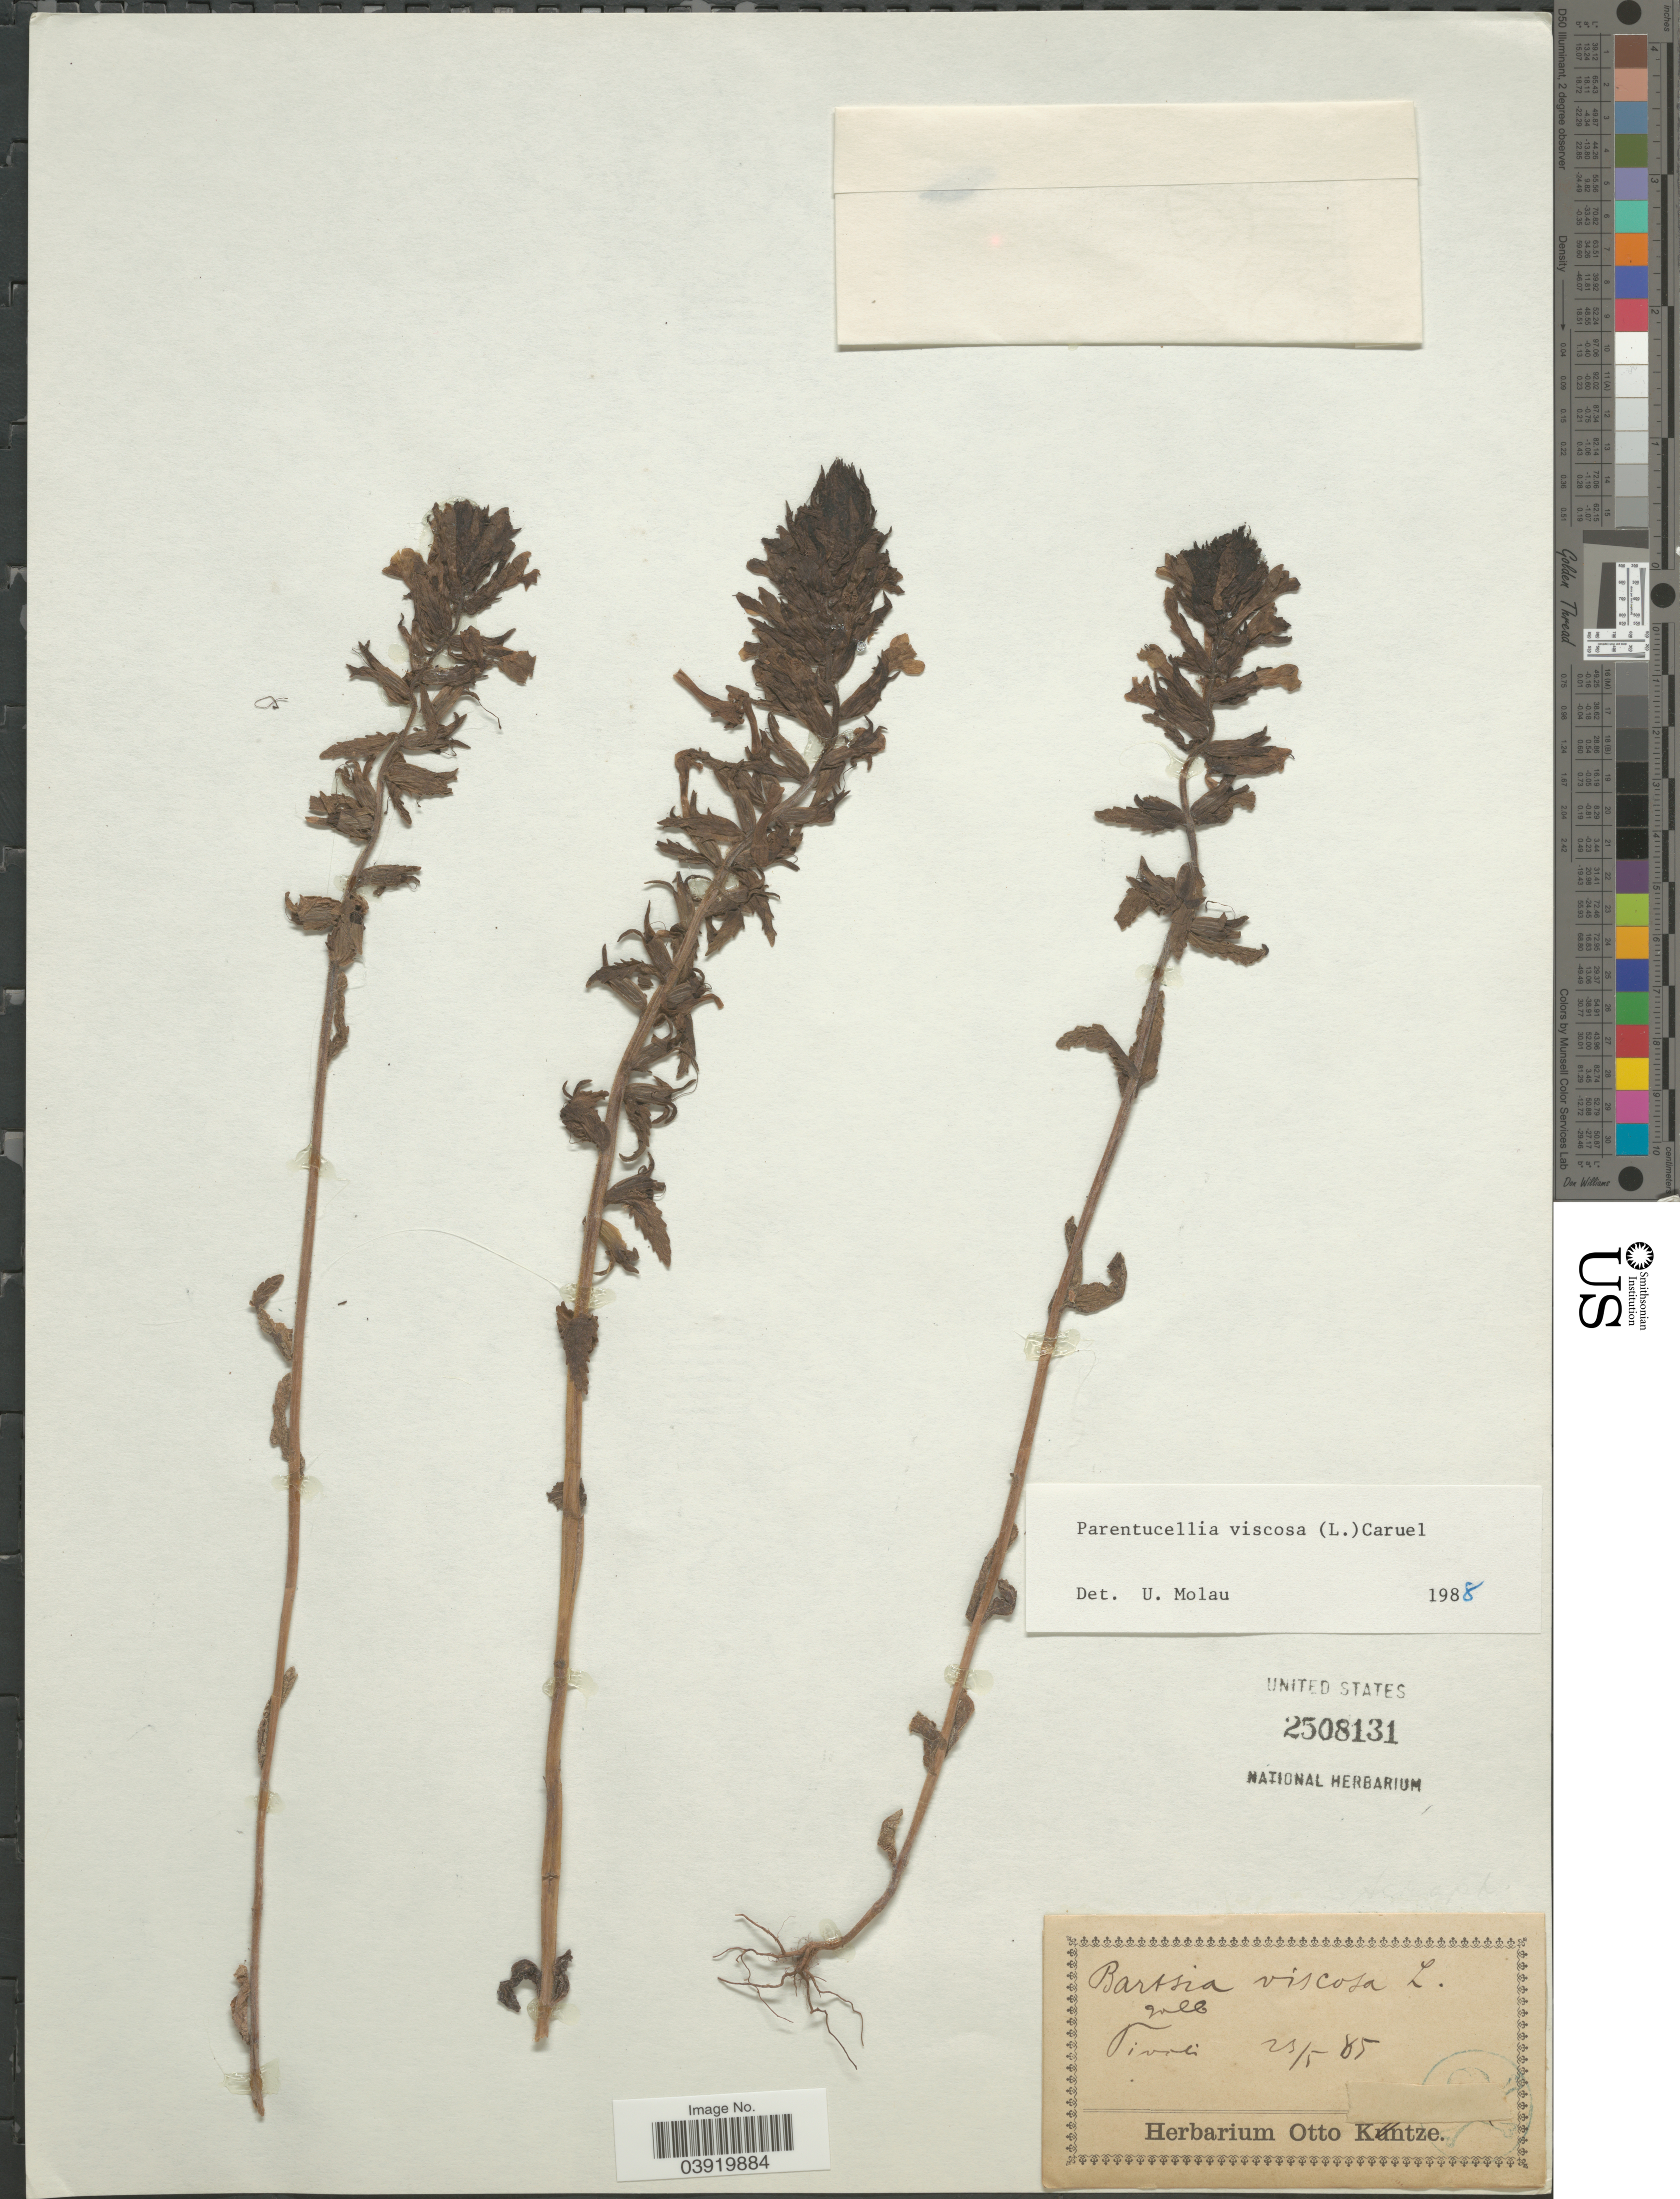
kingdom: Plantae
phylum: Tracheophyta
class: Magnoliopsida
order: Lamiales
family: Orobanchaceae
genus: Parentucellia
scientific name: Parentucellia viscosa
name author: (L.) Caruel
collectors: ex herb. Otto Kuntze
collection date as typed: Transcribed d/m/y: 25/5/85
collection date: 1885-05-25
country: Italy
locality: Tiroli [interpreted].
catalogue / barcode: US 2508131